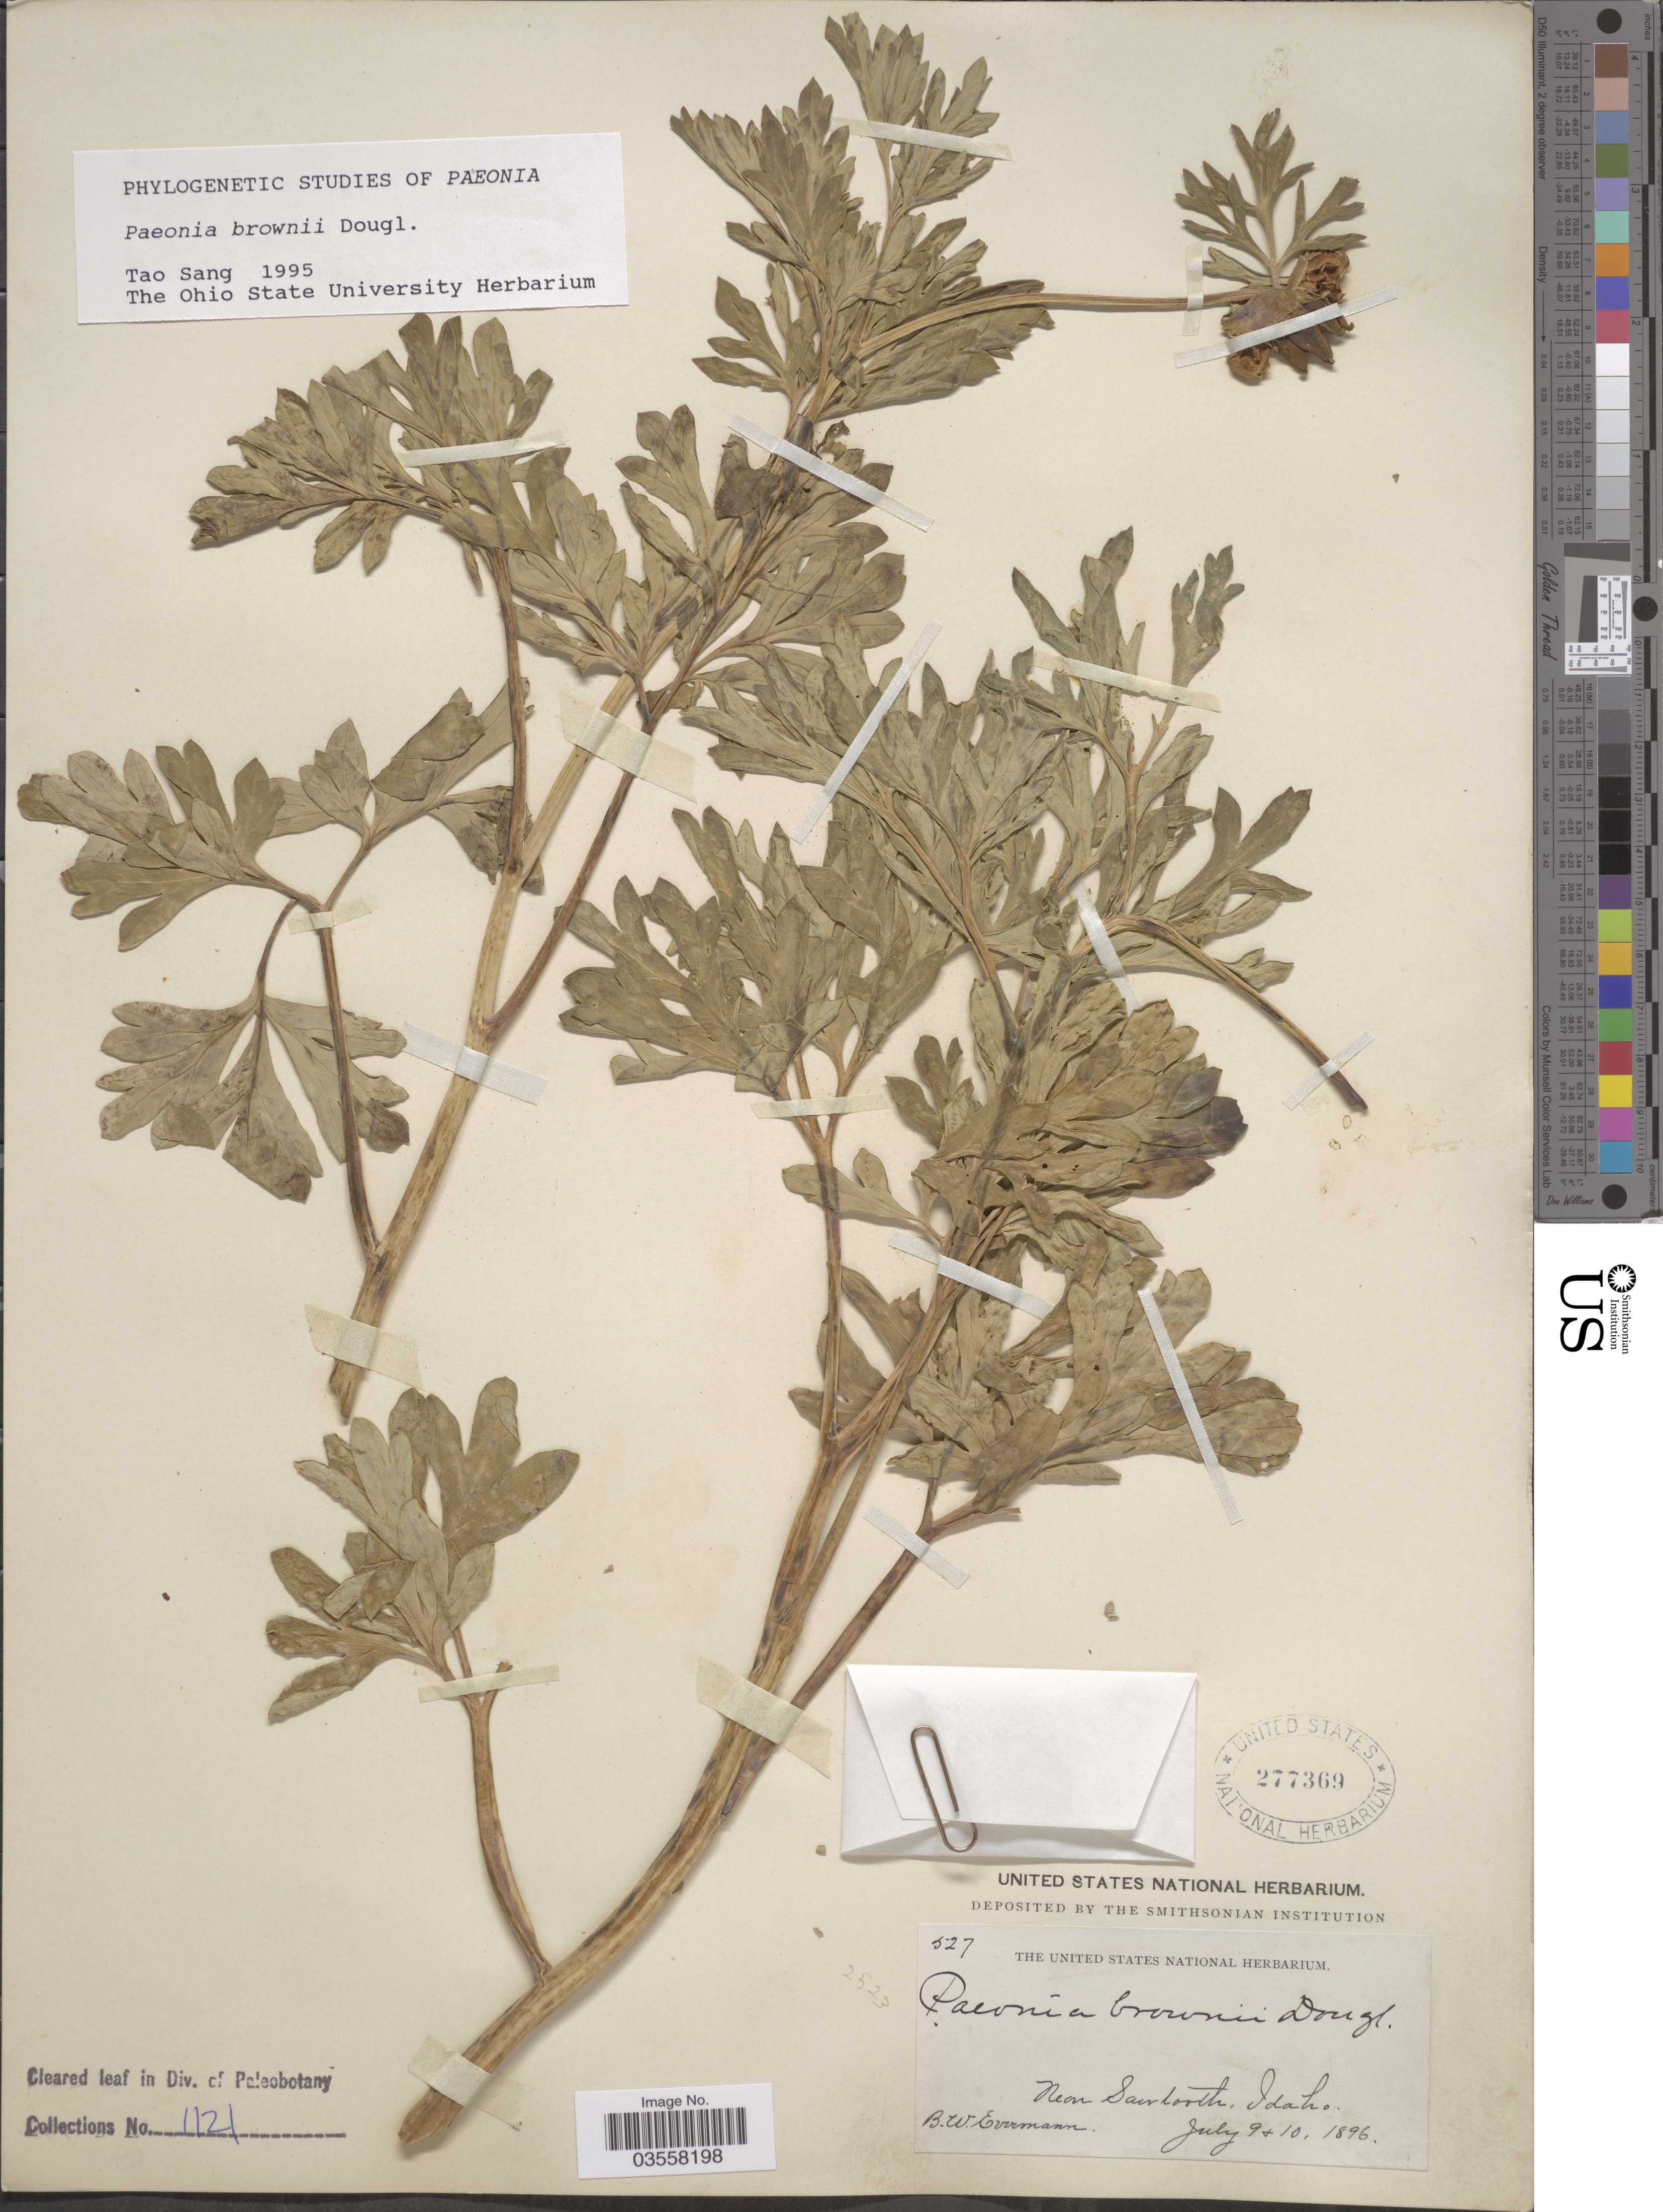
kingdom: Plantae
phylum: Tracheophyta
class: Magnoliopsida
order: Saxifragales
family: Paeoniaceae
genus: Paeonia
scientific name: Paeonia brownii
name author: Douglas ex Hook.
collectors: B. W. Evermann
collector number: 527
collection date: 1896-07-09/1896-07-10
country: United States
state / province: Idaho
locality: Near Sawtooth.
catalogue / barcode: US 277369